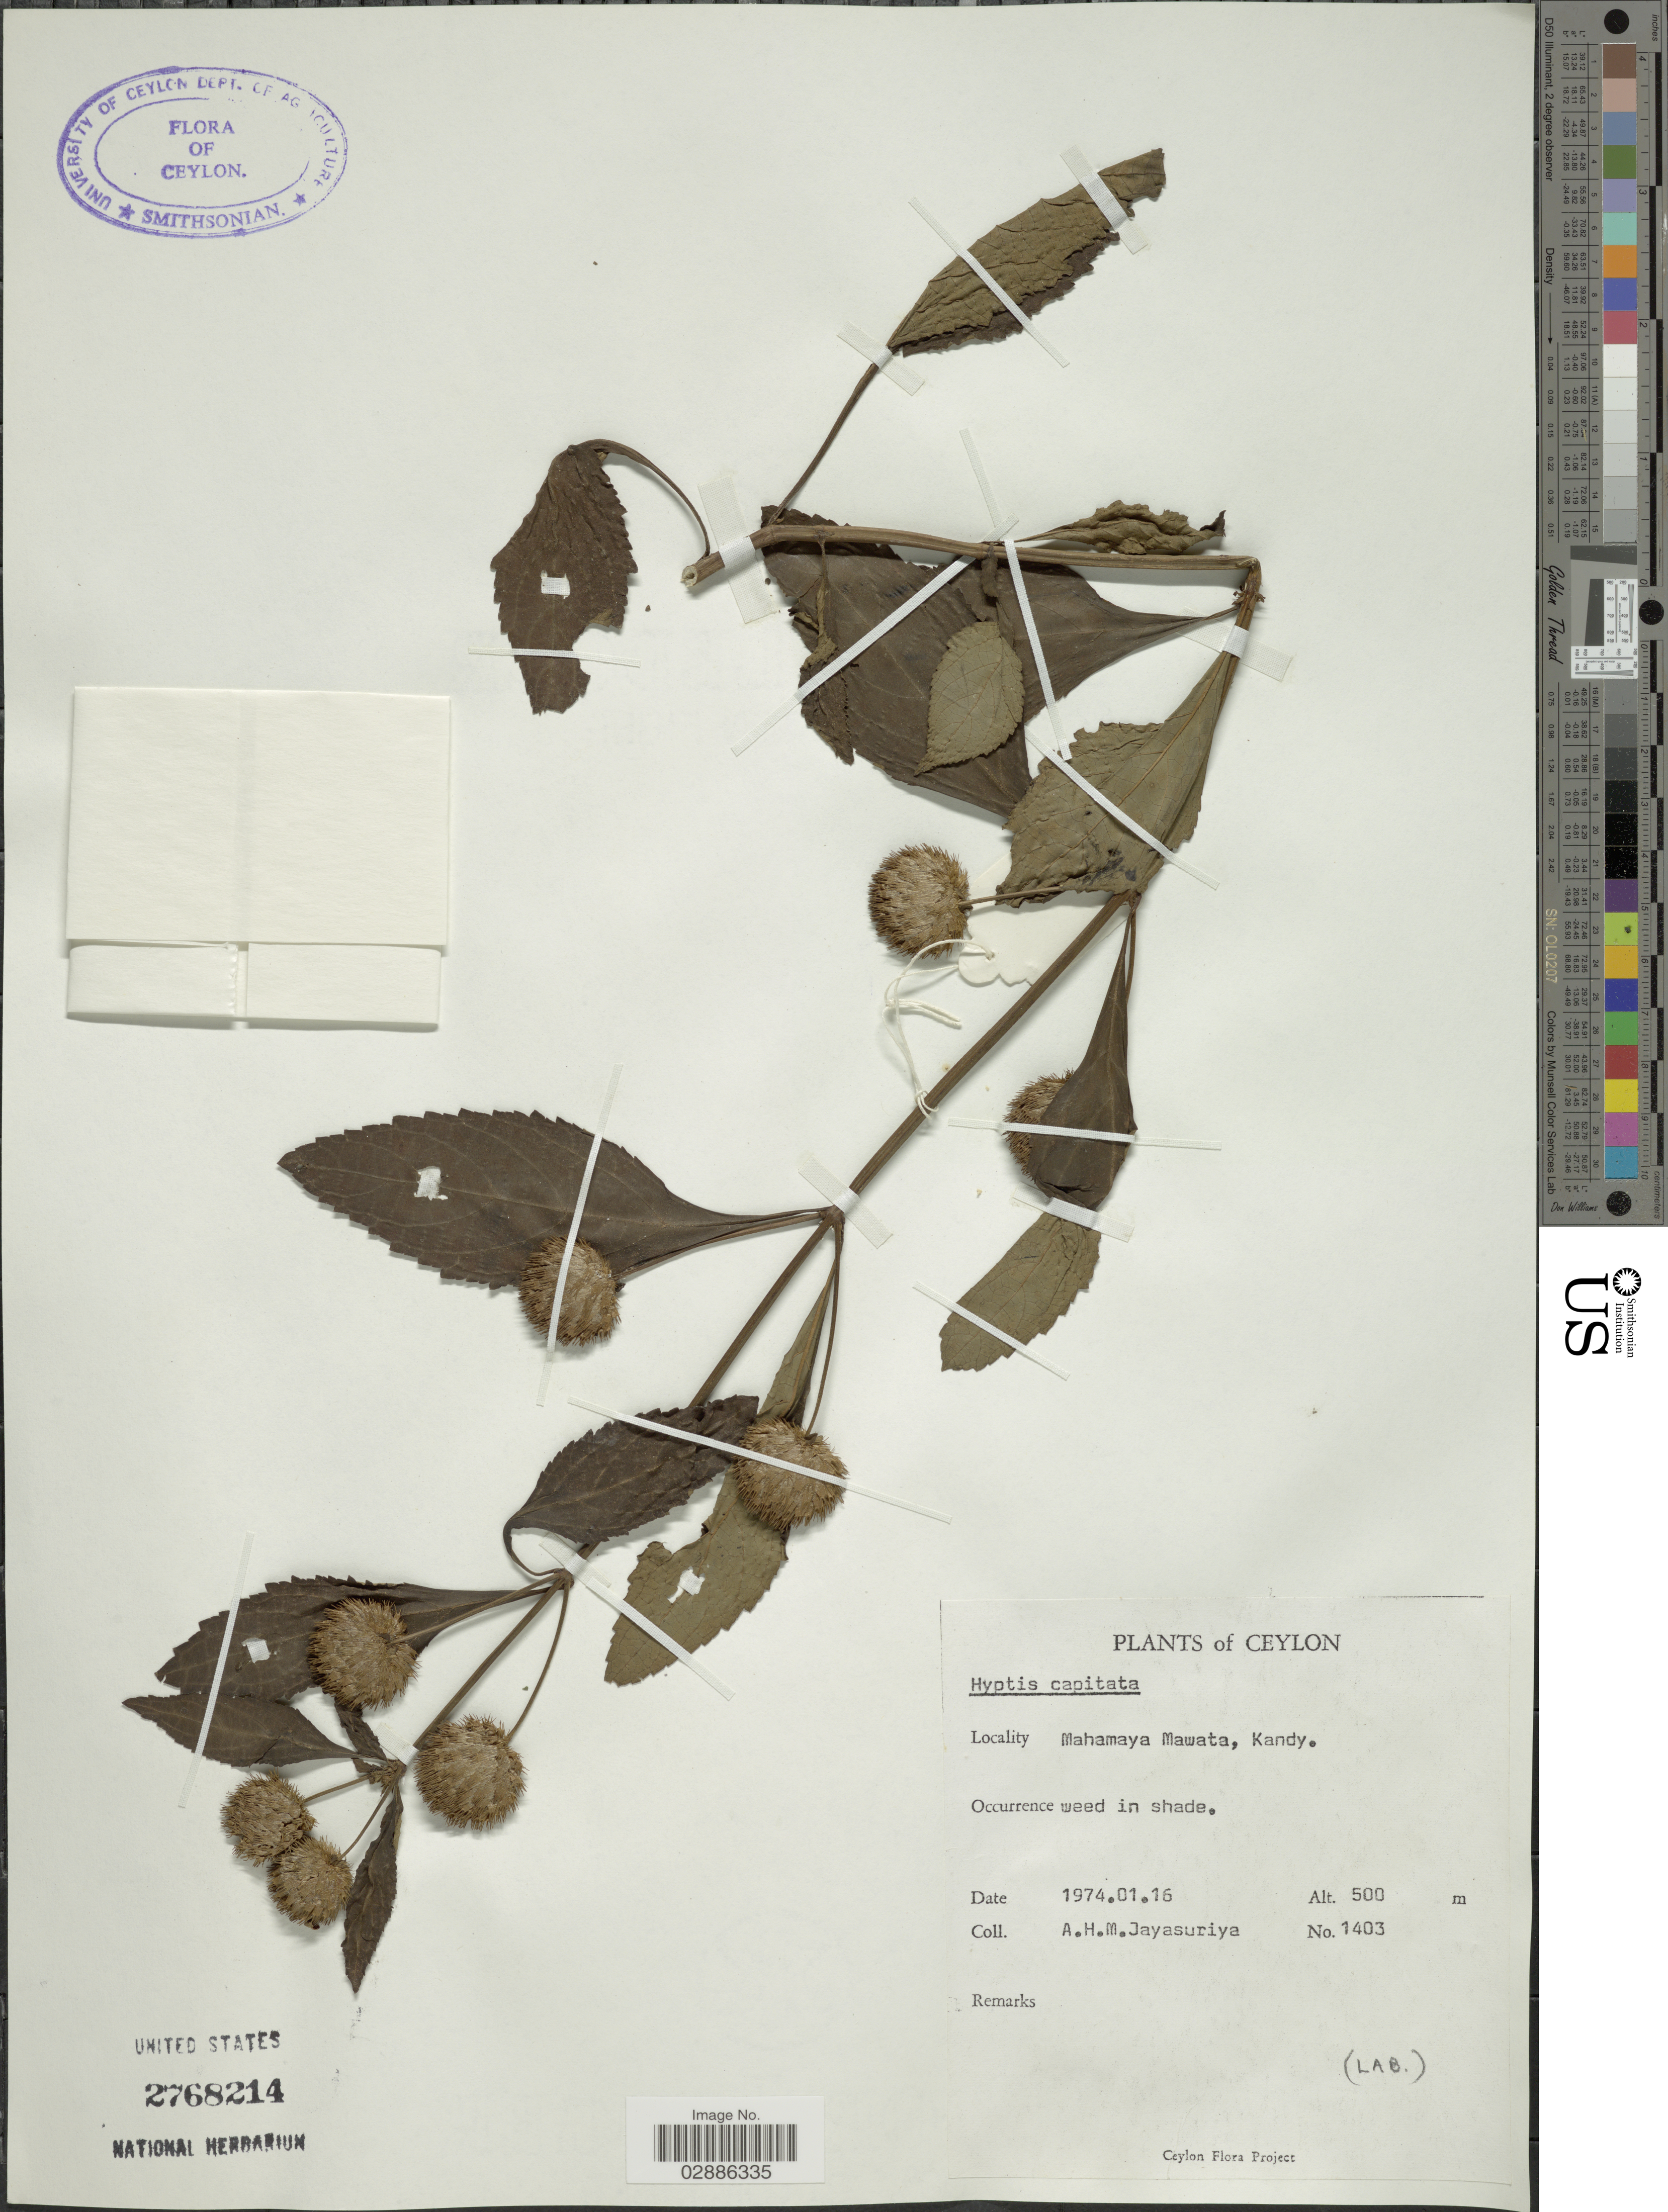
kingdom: Plantae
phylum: Tracheophyta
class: Magnoliopsida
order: Lamiales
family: Lamiaceae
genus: Hyptis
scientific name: Hyptis rhomboidea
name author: M. Martens & Galeotti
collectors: A. Jayasuriya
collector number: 1403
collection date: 1974-01-16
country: Sri Lanka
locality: Ceylon, Mahamaya Mawata, Kandy.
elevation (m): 500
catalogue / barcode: US 2768214